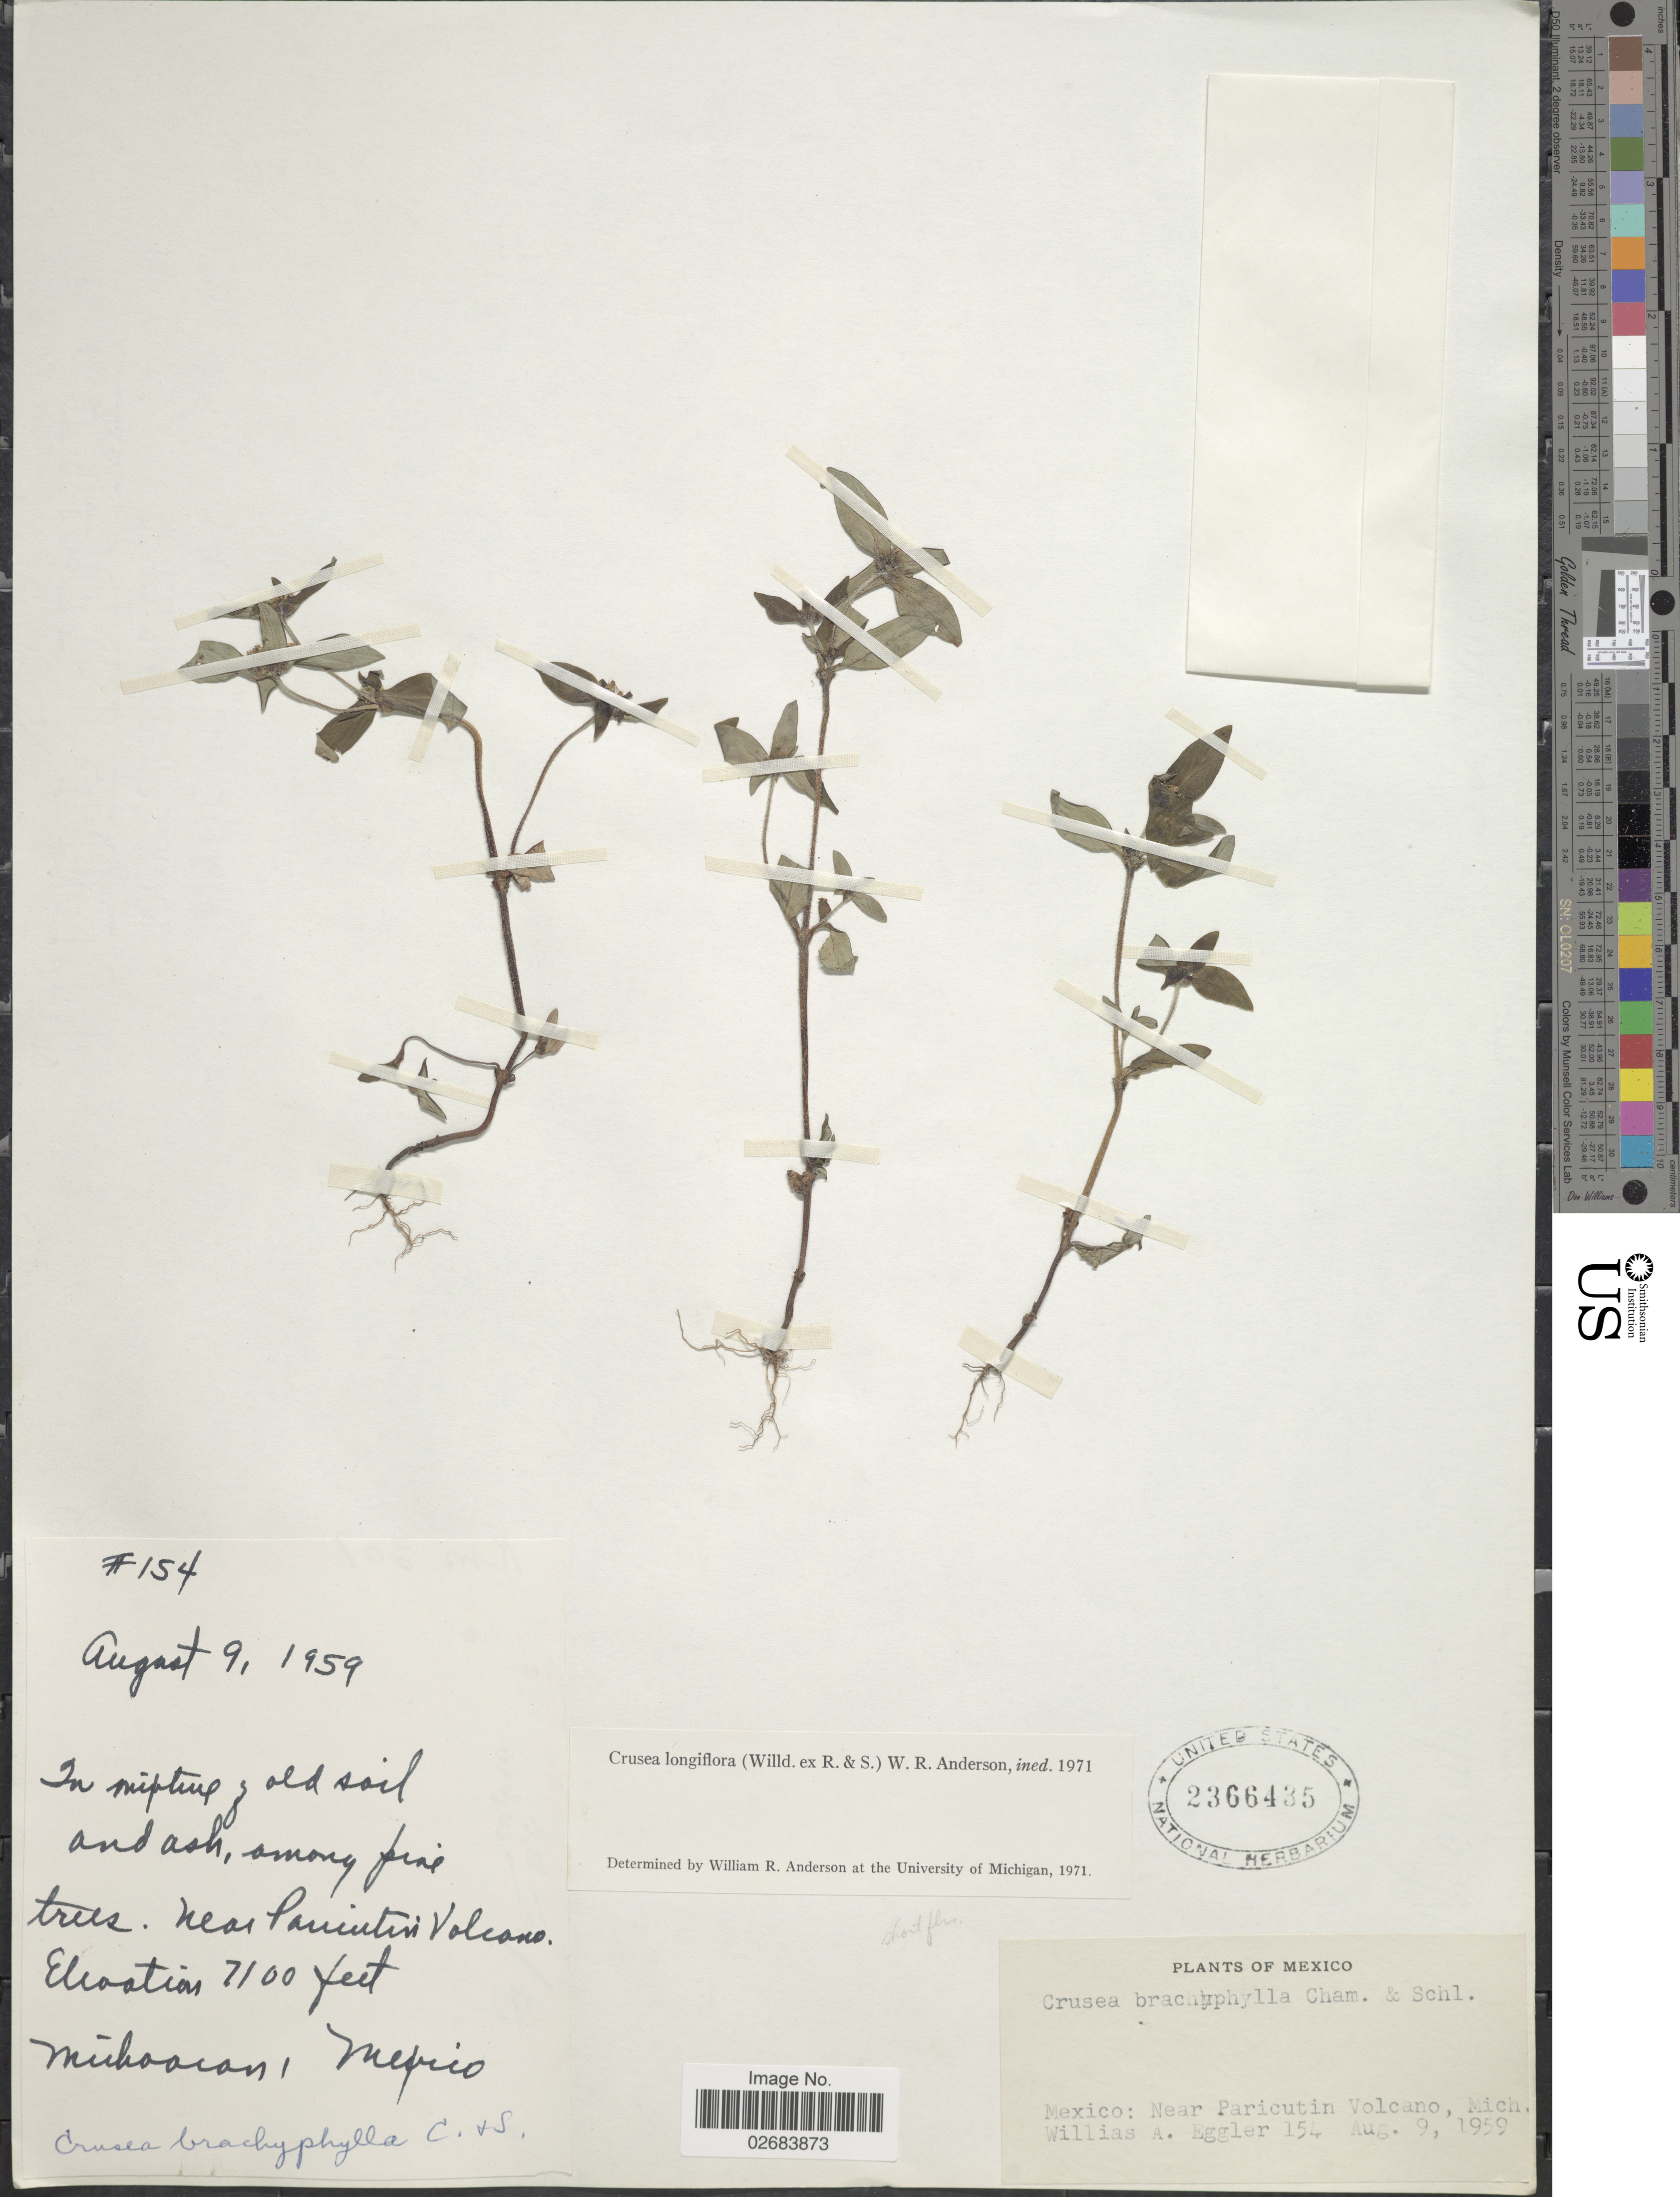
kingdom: Plantae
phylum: Tracheophyta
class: Magnoliopsida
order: Gentianales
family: Rubiaceae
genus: Crusea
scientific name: Crusea longiflora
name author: (Willd. ex Roem. & Schult.) W.R. Anderson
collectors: W. A. Eggler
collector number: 154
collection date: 1959-08-09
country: Mexico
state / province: Michoacán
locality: Near Paricutin Volcano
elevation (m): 2164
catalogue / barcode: US 2366435